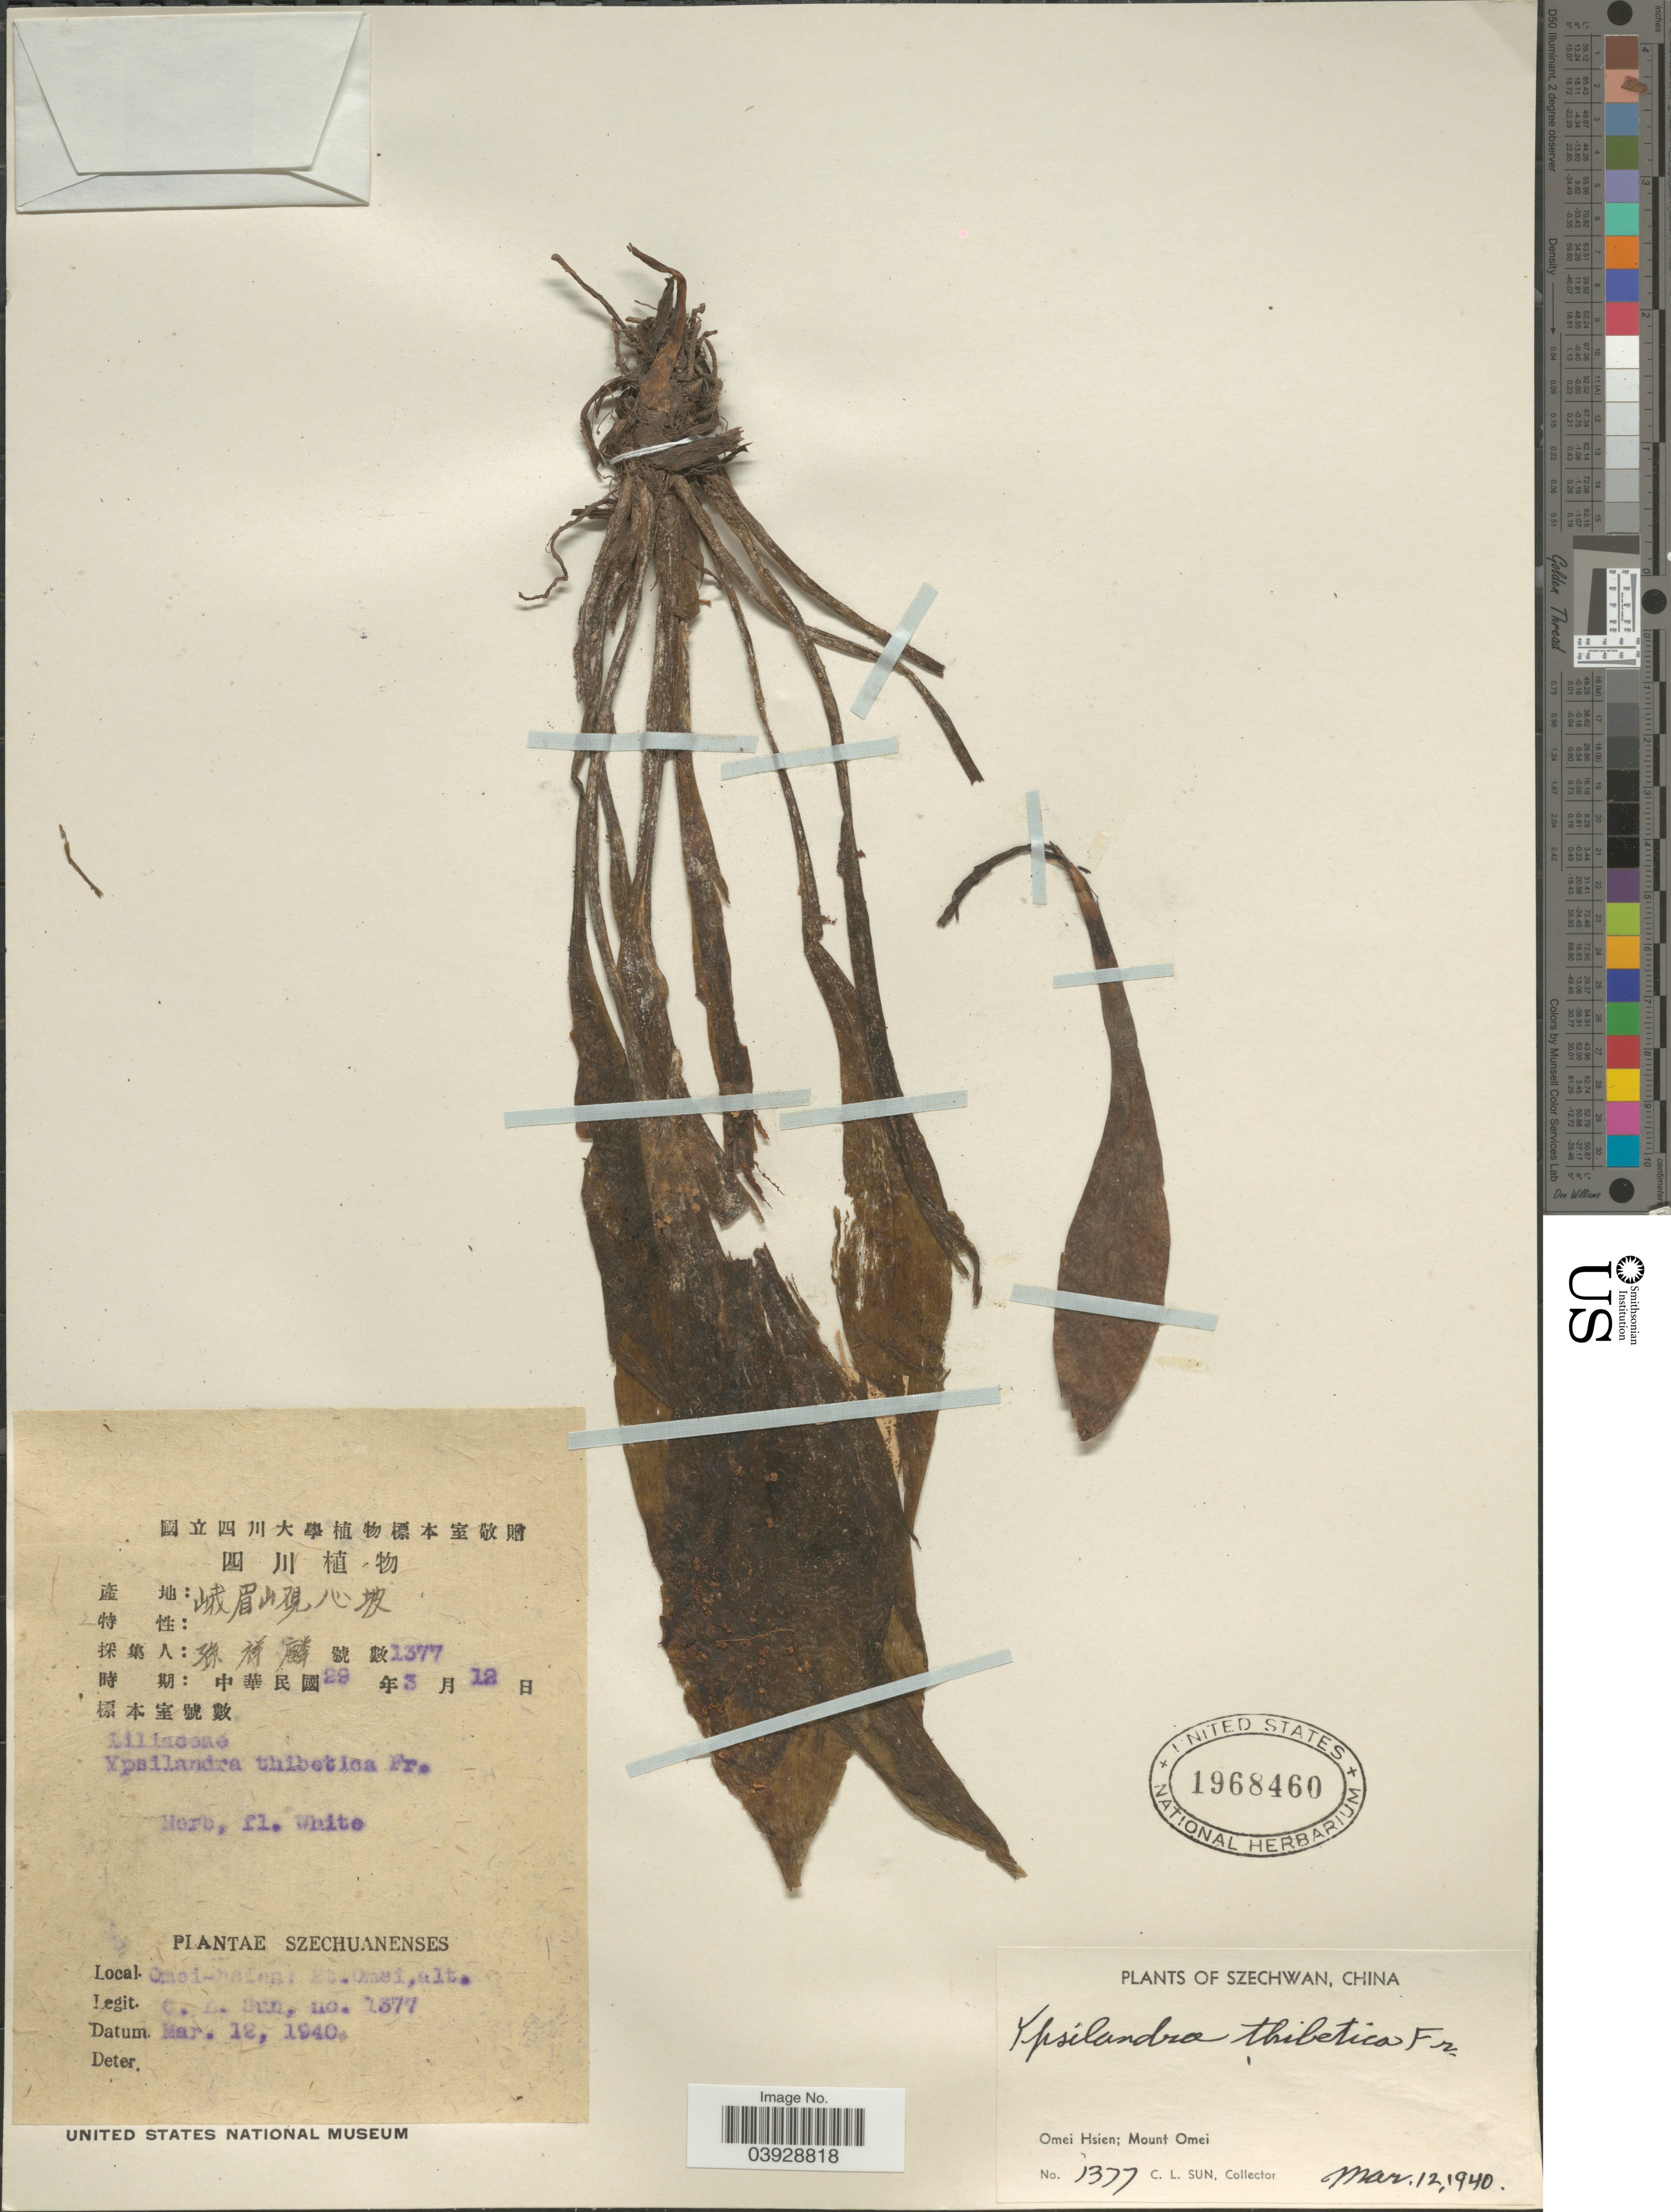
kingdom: Plantae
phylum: Tracheophyta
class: Liliopsida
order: Liliales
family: Melanthiaceae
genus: Ypsilandra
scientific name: Ypsilandra thibetica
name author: Franch.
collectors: C. Sun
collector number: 1377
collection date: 1940-03-12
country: China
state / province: Sichuan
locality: Szechwan. Omei Hsien; Mount Omei.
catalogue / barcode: US 1968460